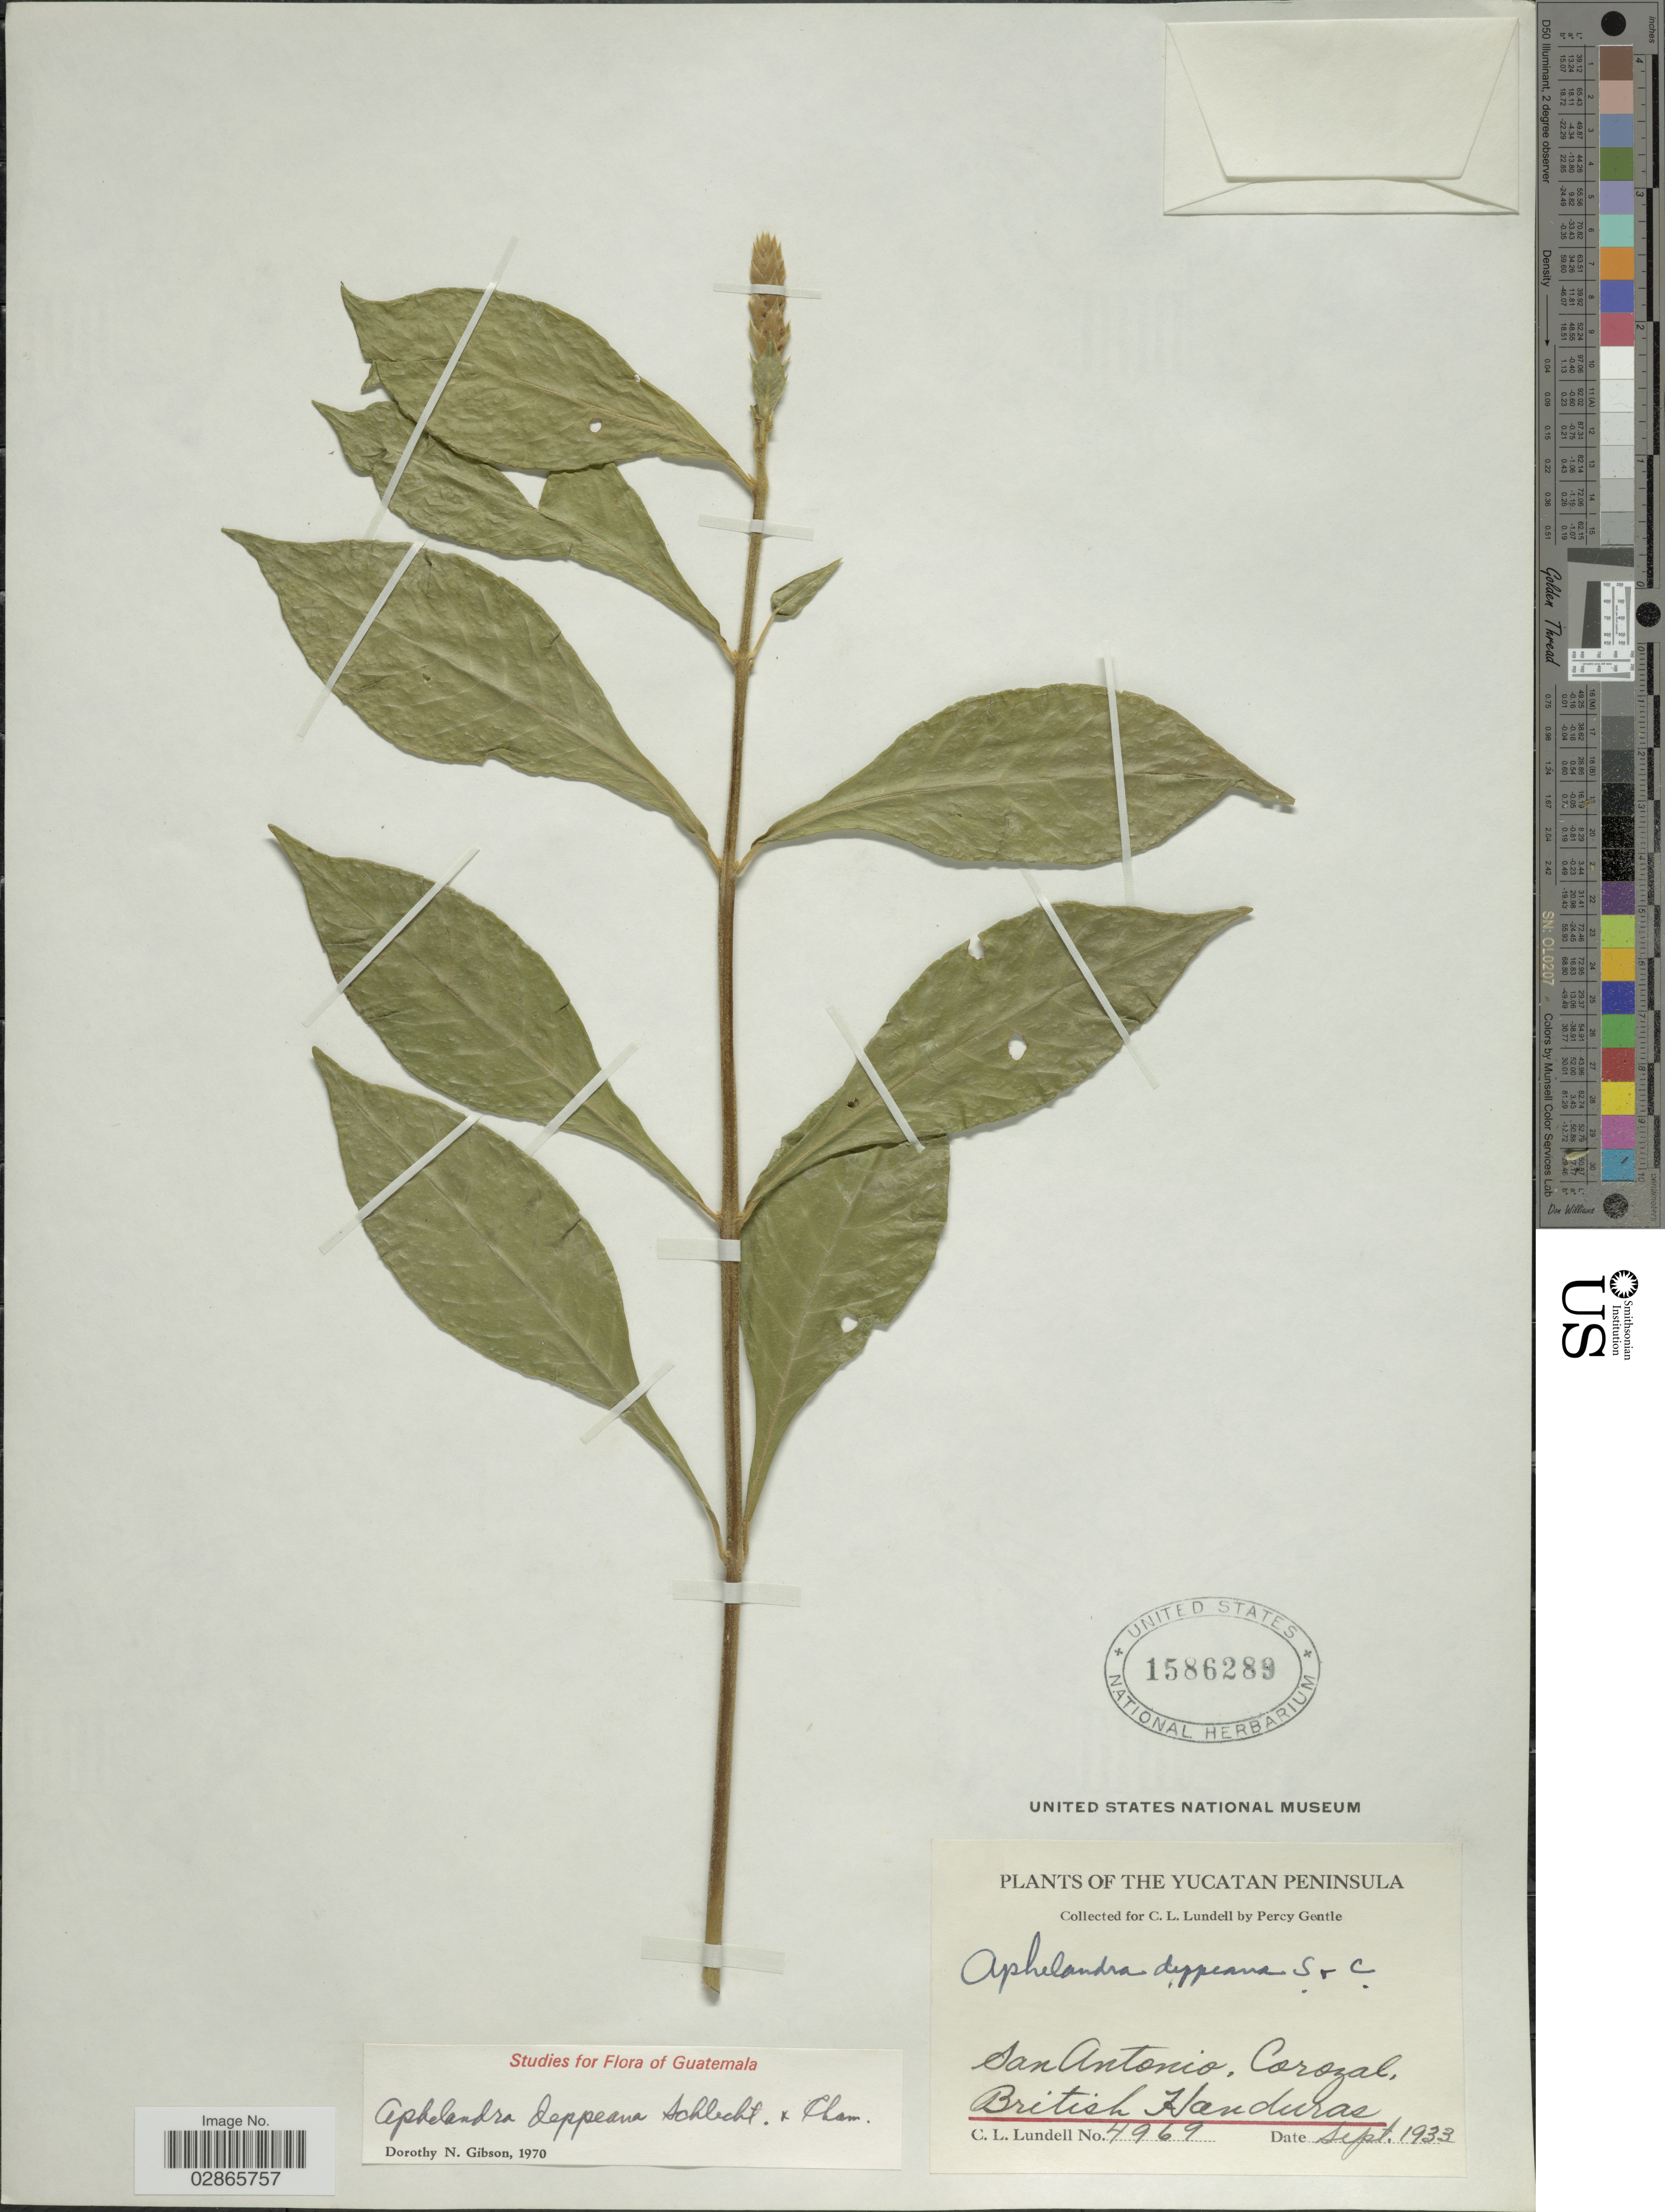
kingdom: Plantae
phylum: Tracheophyta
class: Magnoliopsida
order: Lamiales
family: Acanthaceae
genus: Aphelandra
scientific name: Aphelandra deppeana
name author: Schltdl. & Cham.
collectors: P. H. Gentle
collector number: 4969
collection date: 1933-09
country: Belize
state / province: Corozal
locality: San Antonio. British Honduras. Yucatan Peninsula.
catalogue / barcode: US 1586289